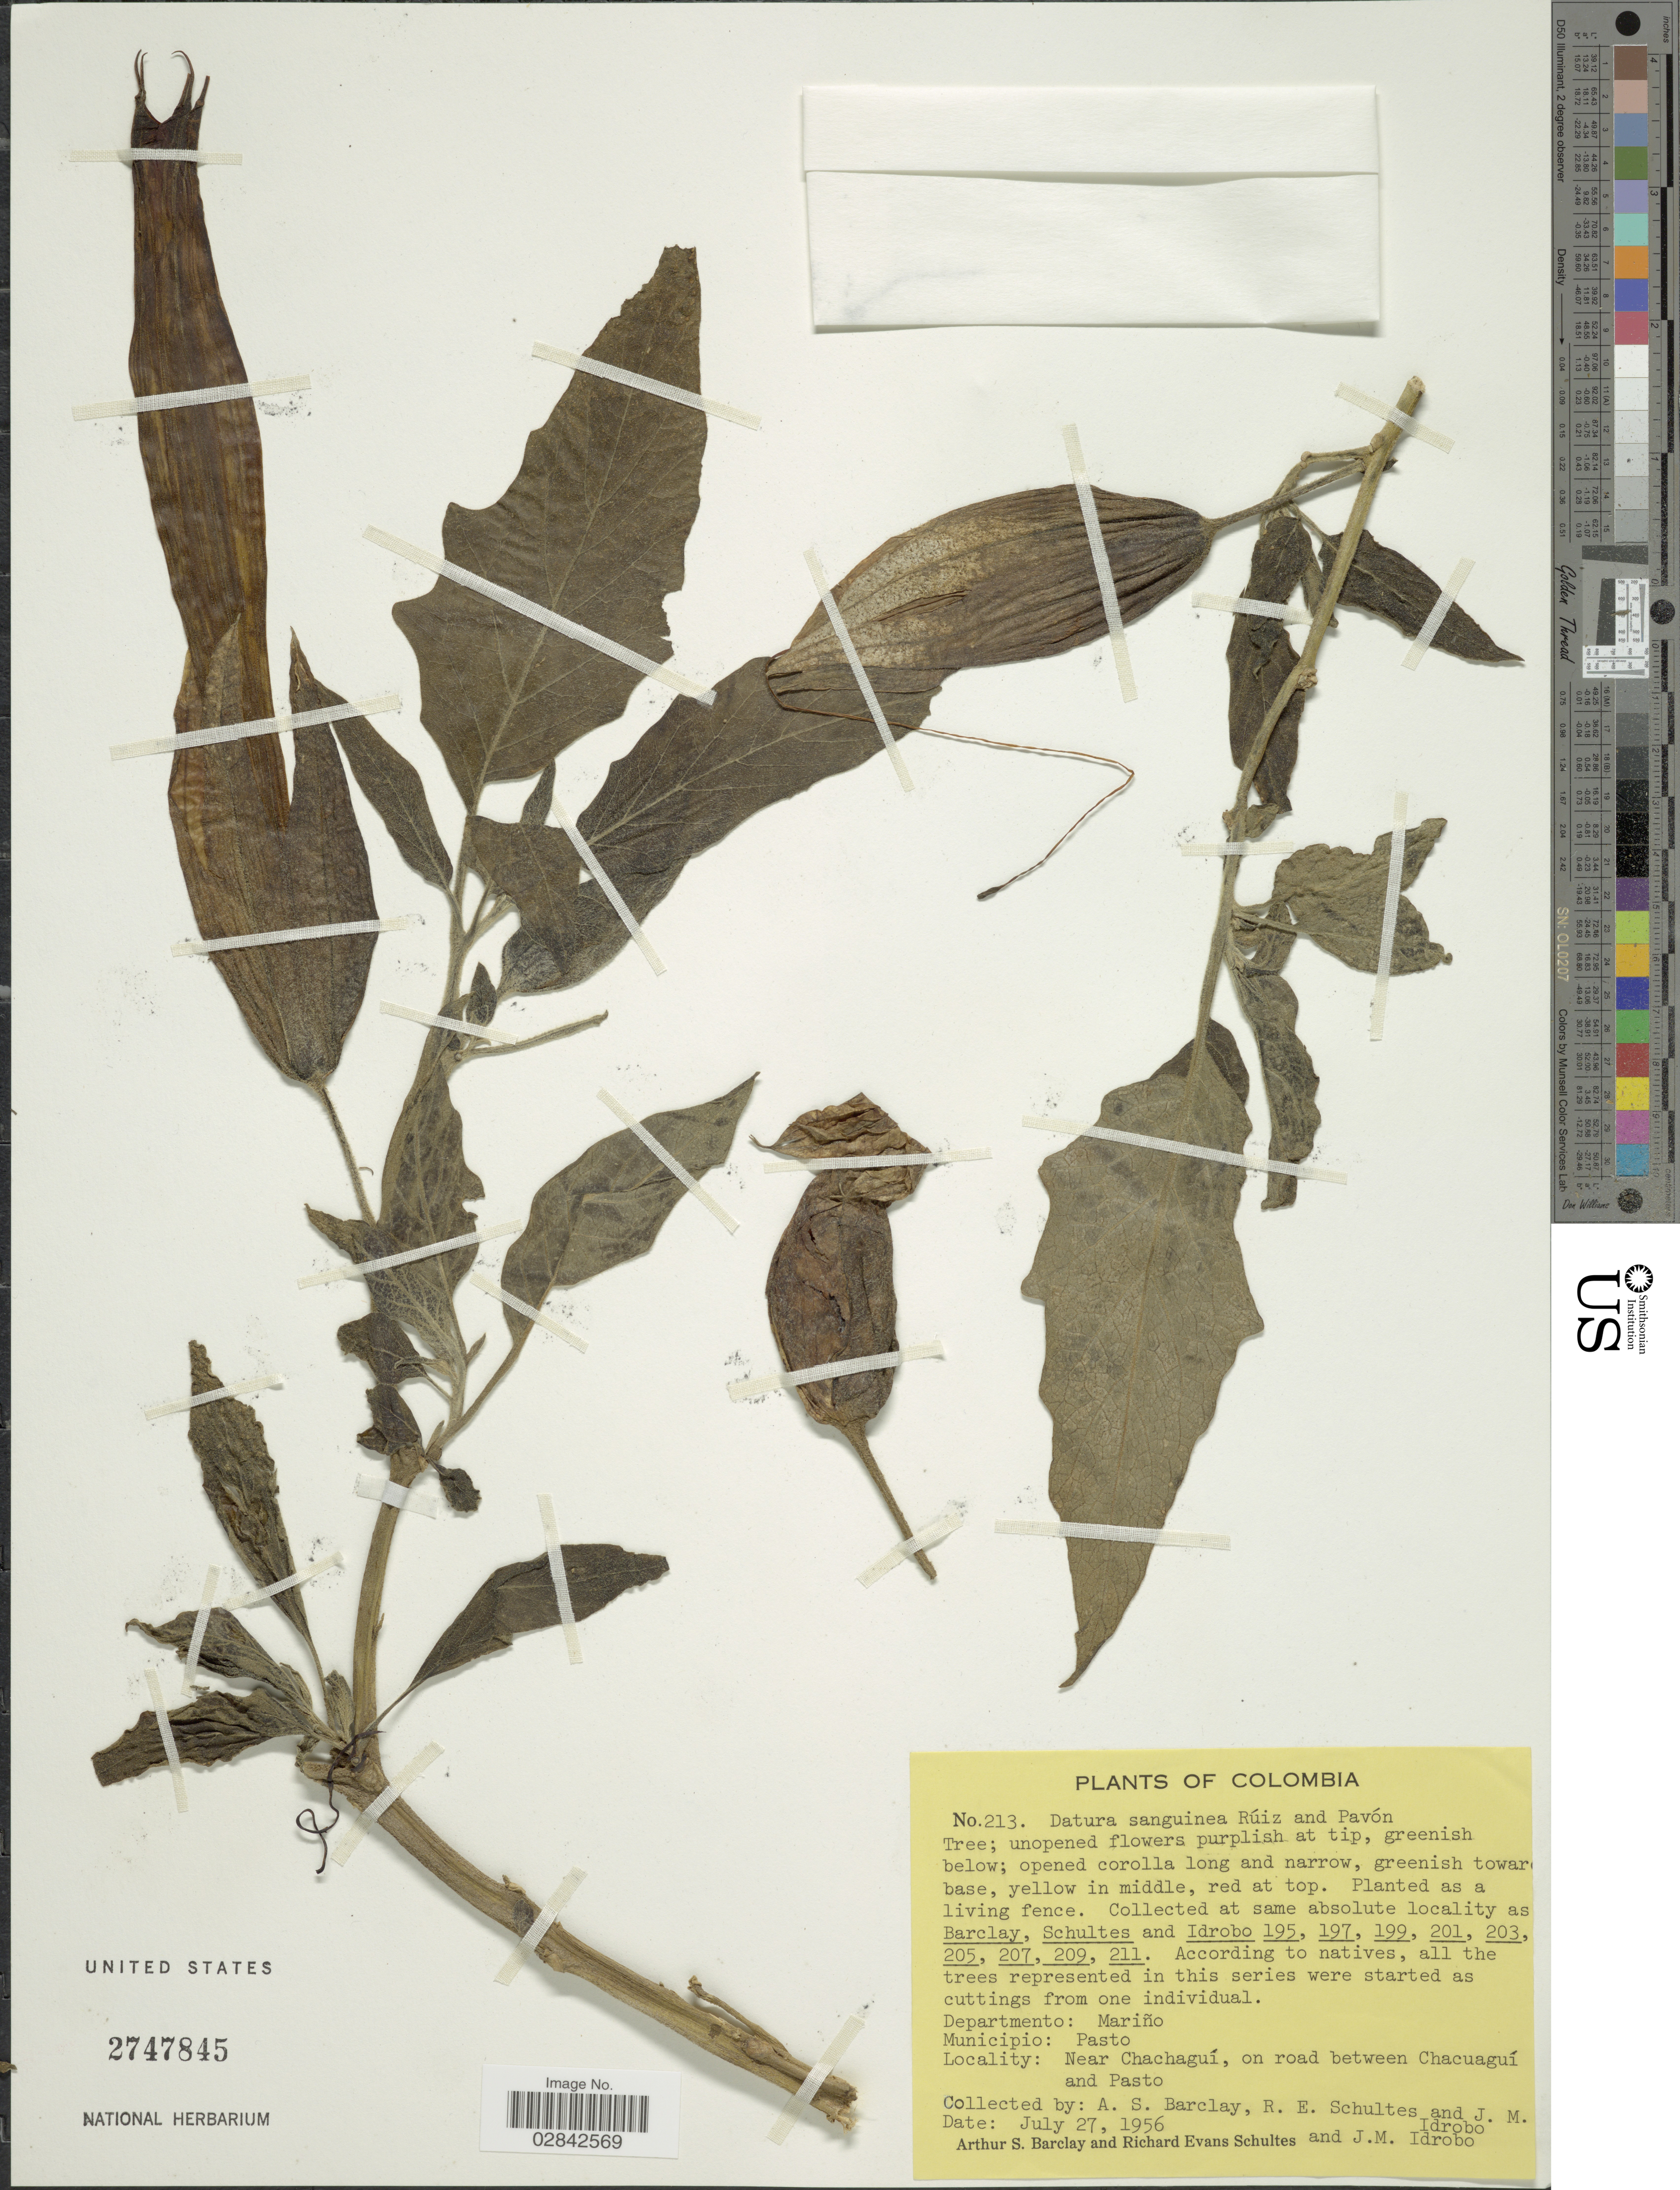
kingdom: Plantae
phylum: Tracheophyta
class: Magnoliopsida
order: Solanales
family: Solanaceae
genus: Brugmansia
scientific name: Brugmansia sanguinea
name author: (Ruiz & Pav.) D. Don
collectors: A. S. Barclay, R. E. Schultes & J. M. Idrobo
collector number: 213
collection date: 1956-07-27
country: Colombia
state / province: Nariño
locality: Departmento: Mariño. Municipio: Pasto, Near Chachaguí, on road between Chacuaguí and Pasto.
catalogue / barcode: US 2747845